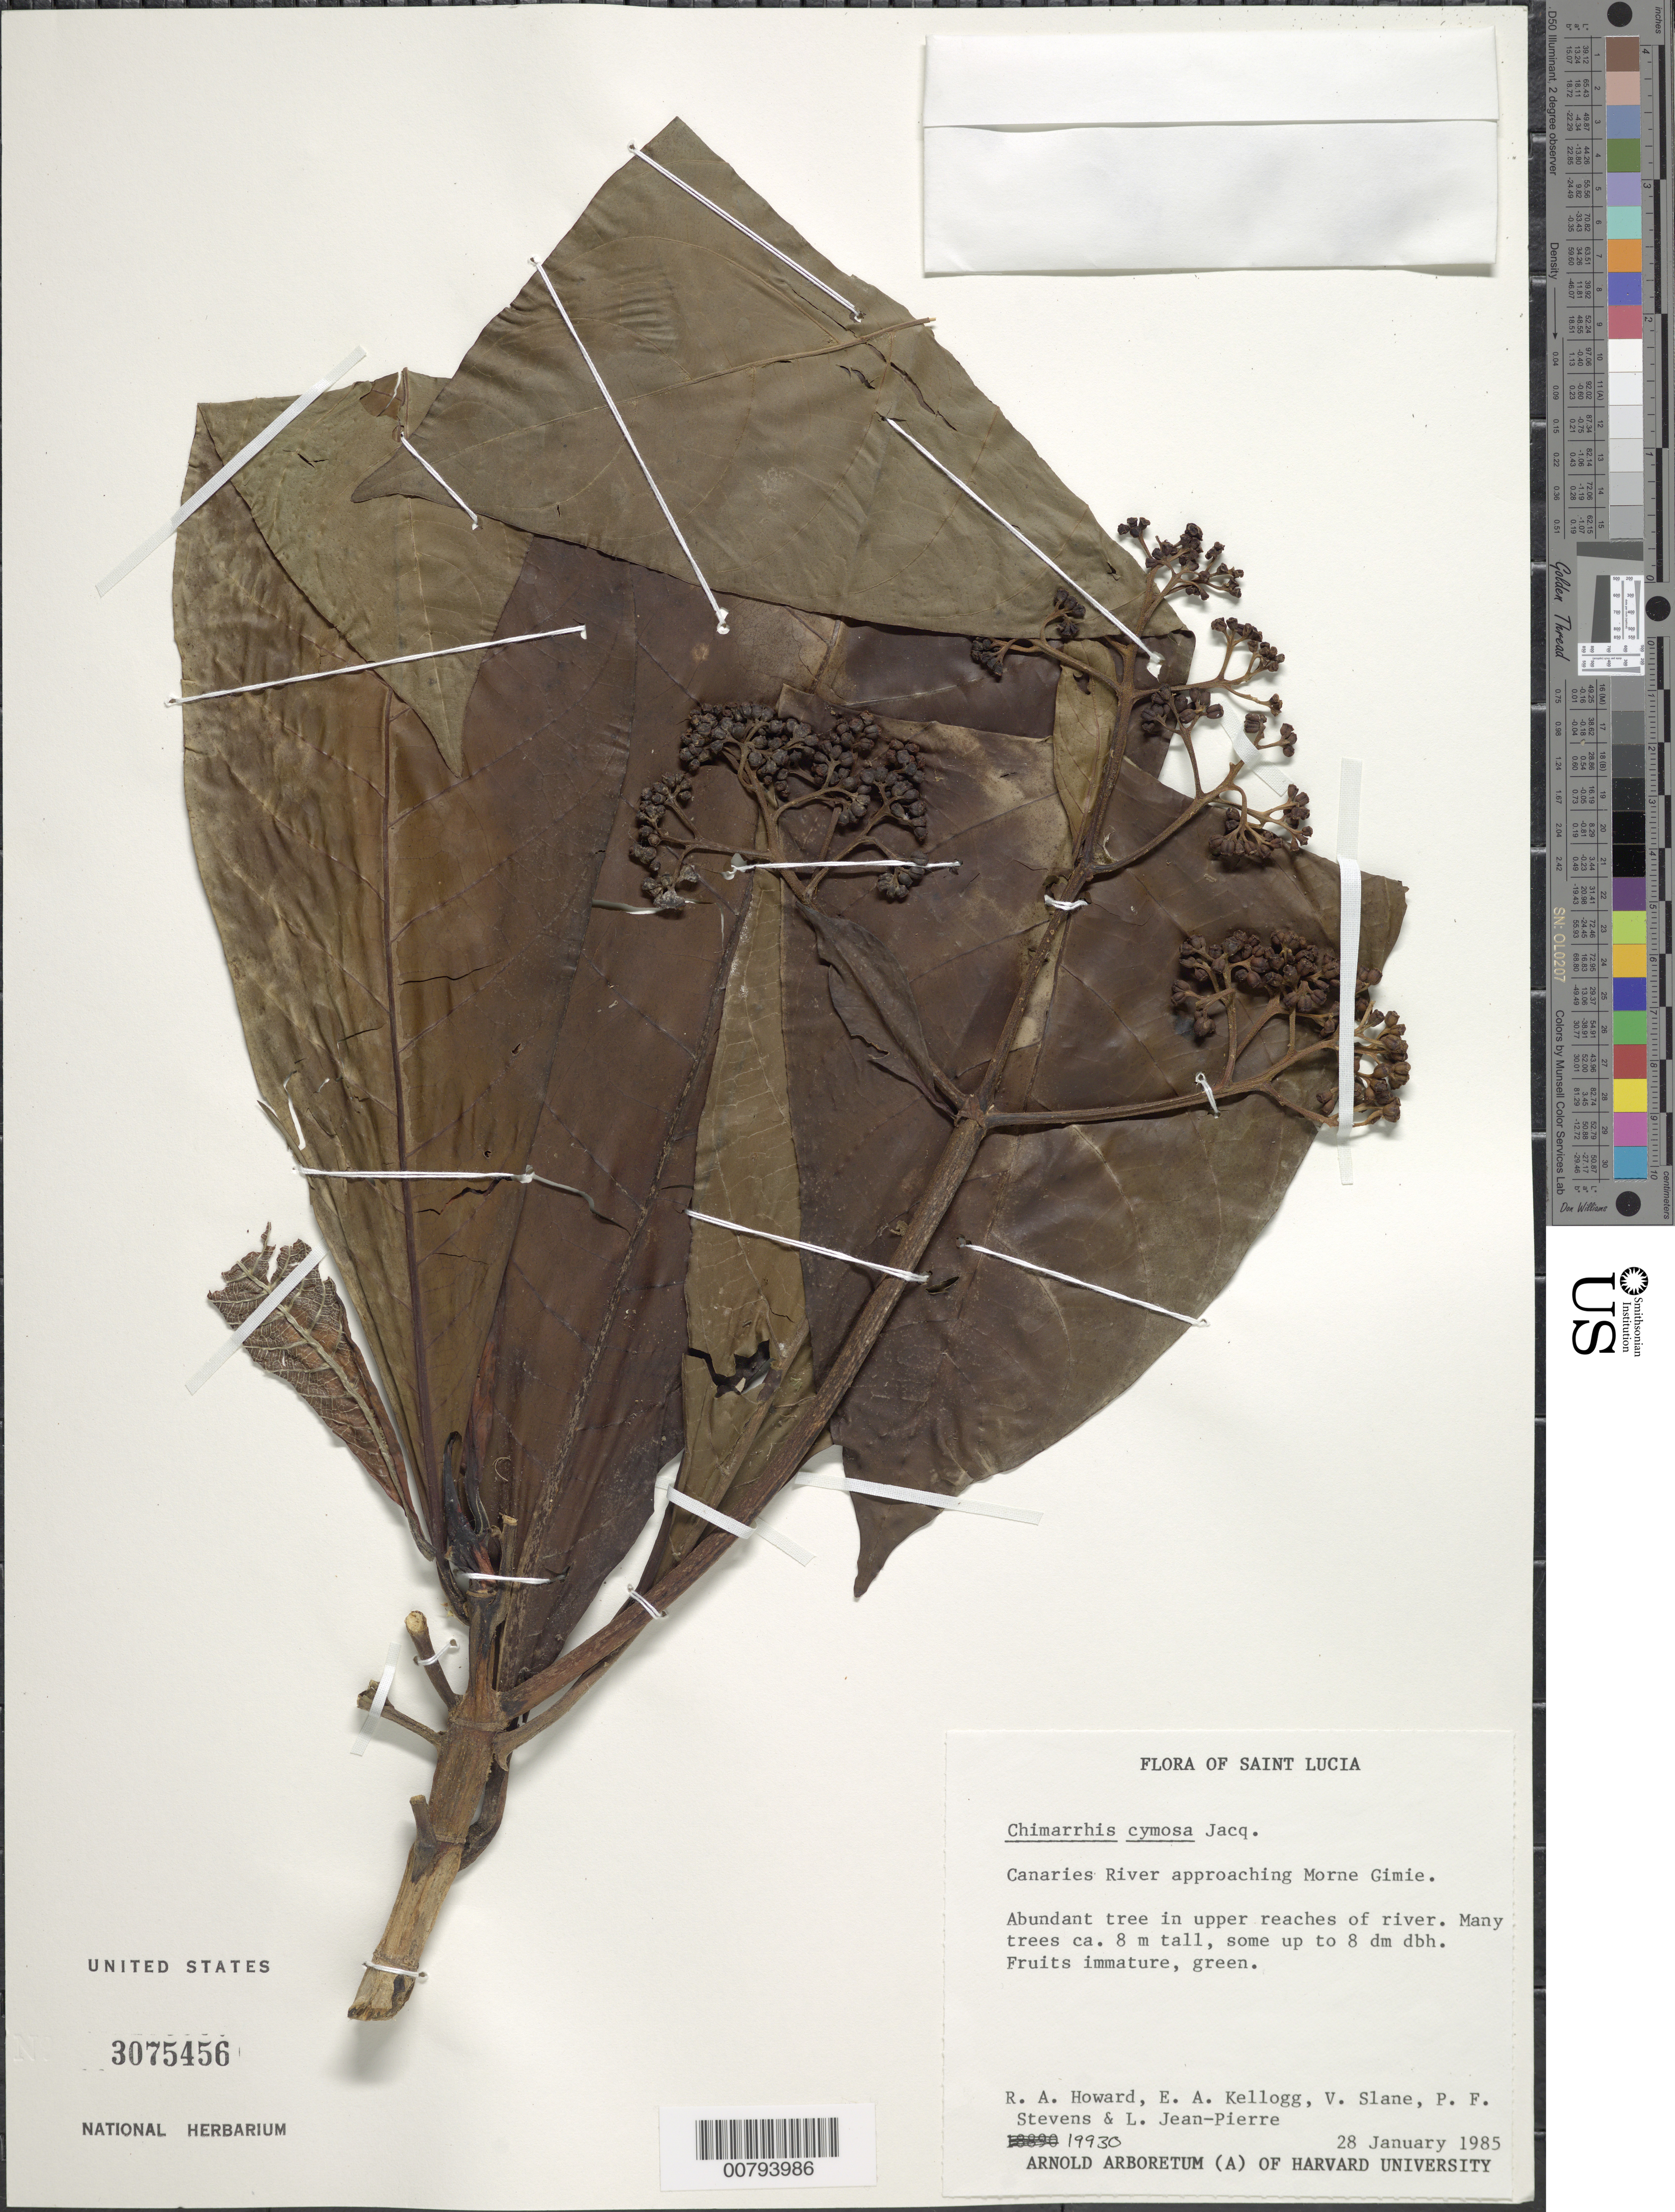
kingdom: Plantae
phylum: Tracheophyta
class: Magnoliopsida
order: Gentianales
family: Rubiaceae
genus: Chimarrhis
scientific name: Chimarrhis cymosa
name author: Jacq.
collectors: R. A. Howard, E. A. Kellogg, V. Slane, P. F. Stevens & L. L. Jean-Pierre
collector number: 19930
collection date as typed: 28 Jan 1985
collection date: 1985-01-28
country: St. Lucia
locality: Upper reaches of Canaries River approaching Morne Gimie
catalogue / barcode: US 3075456